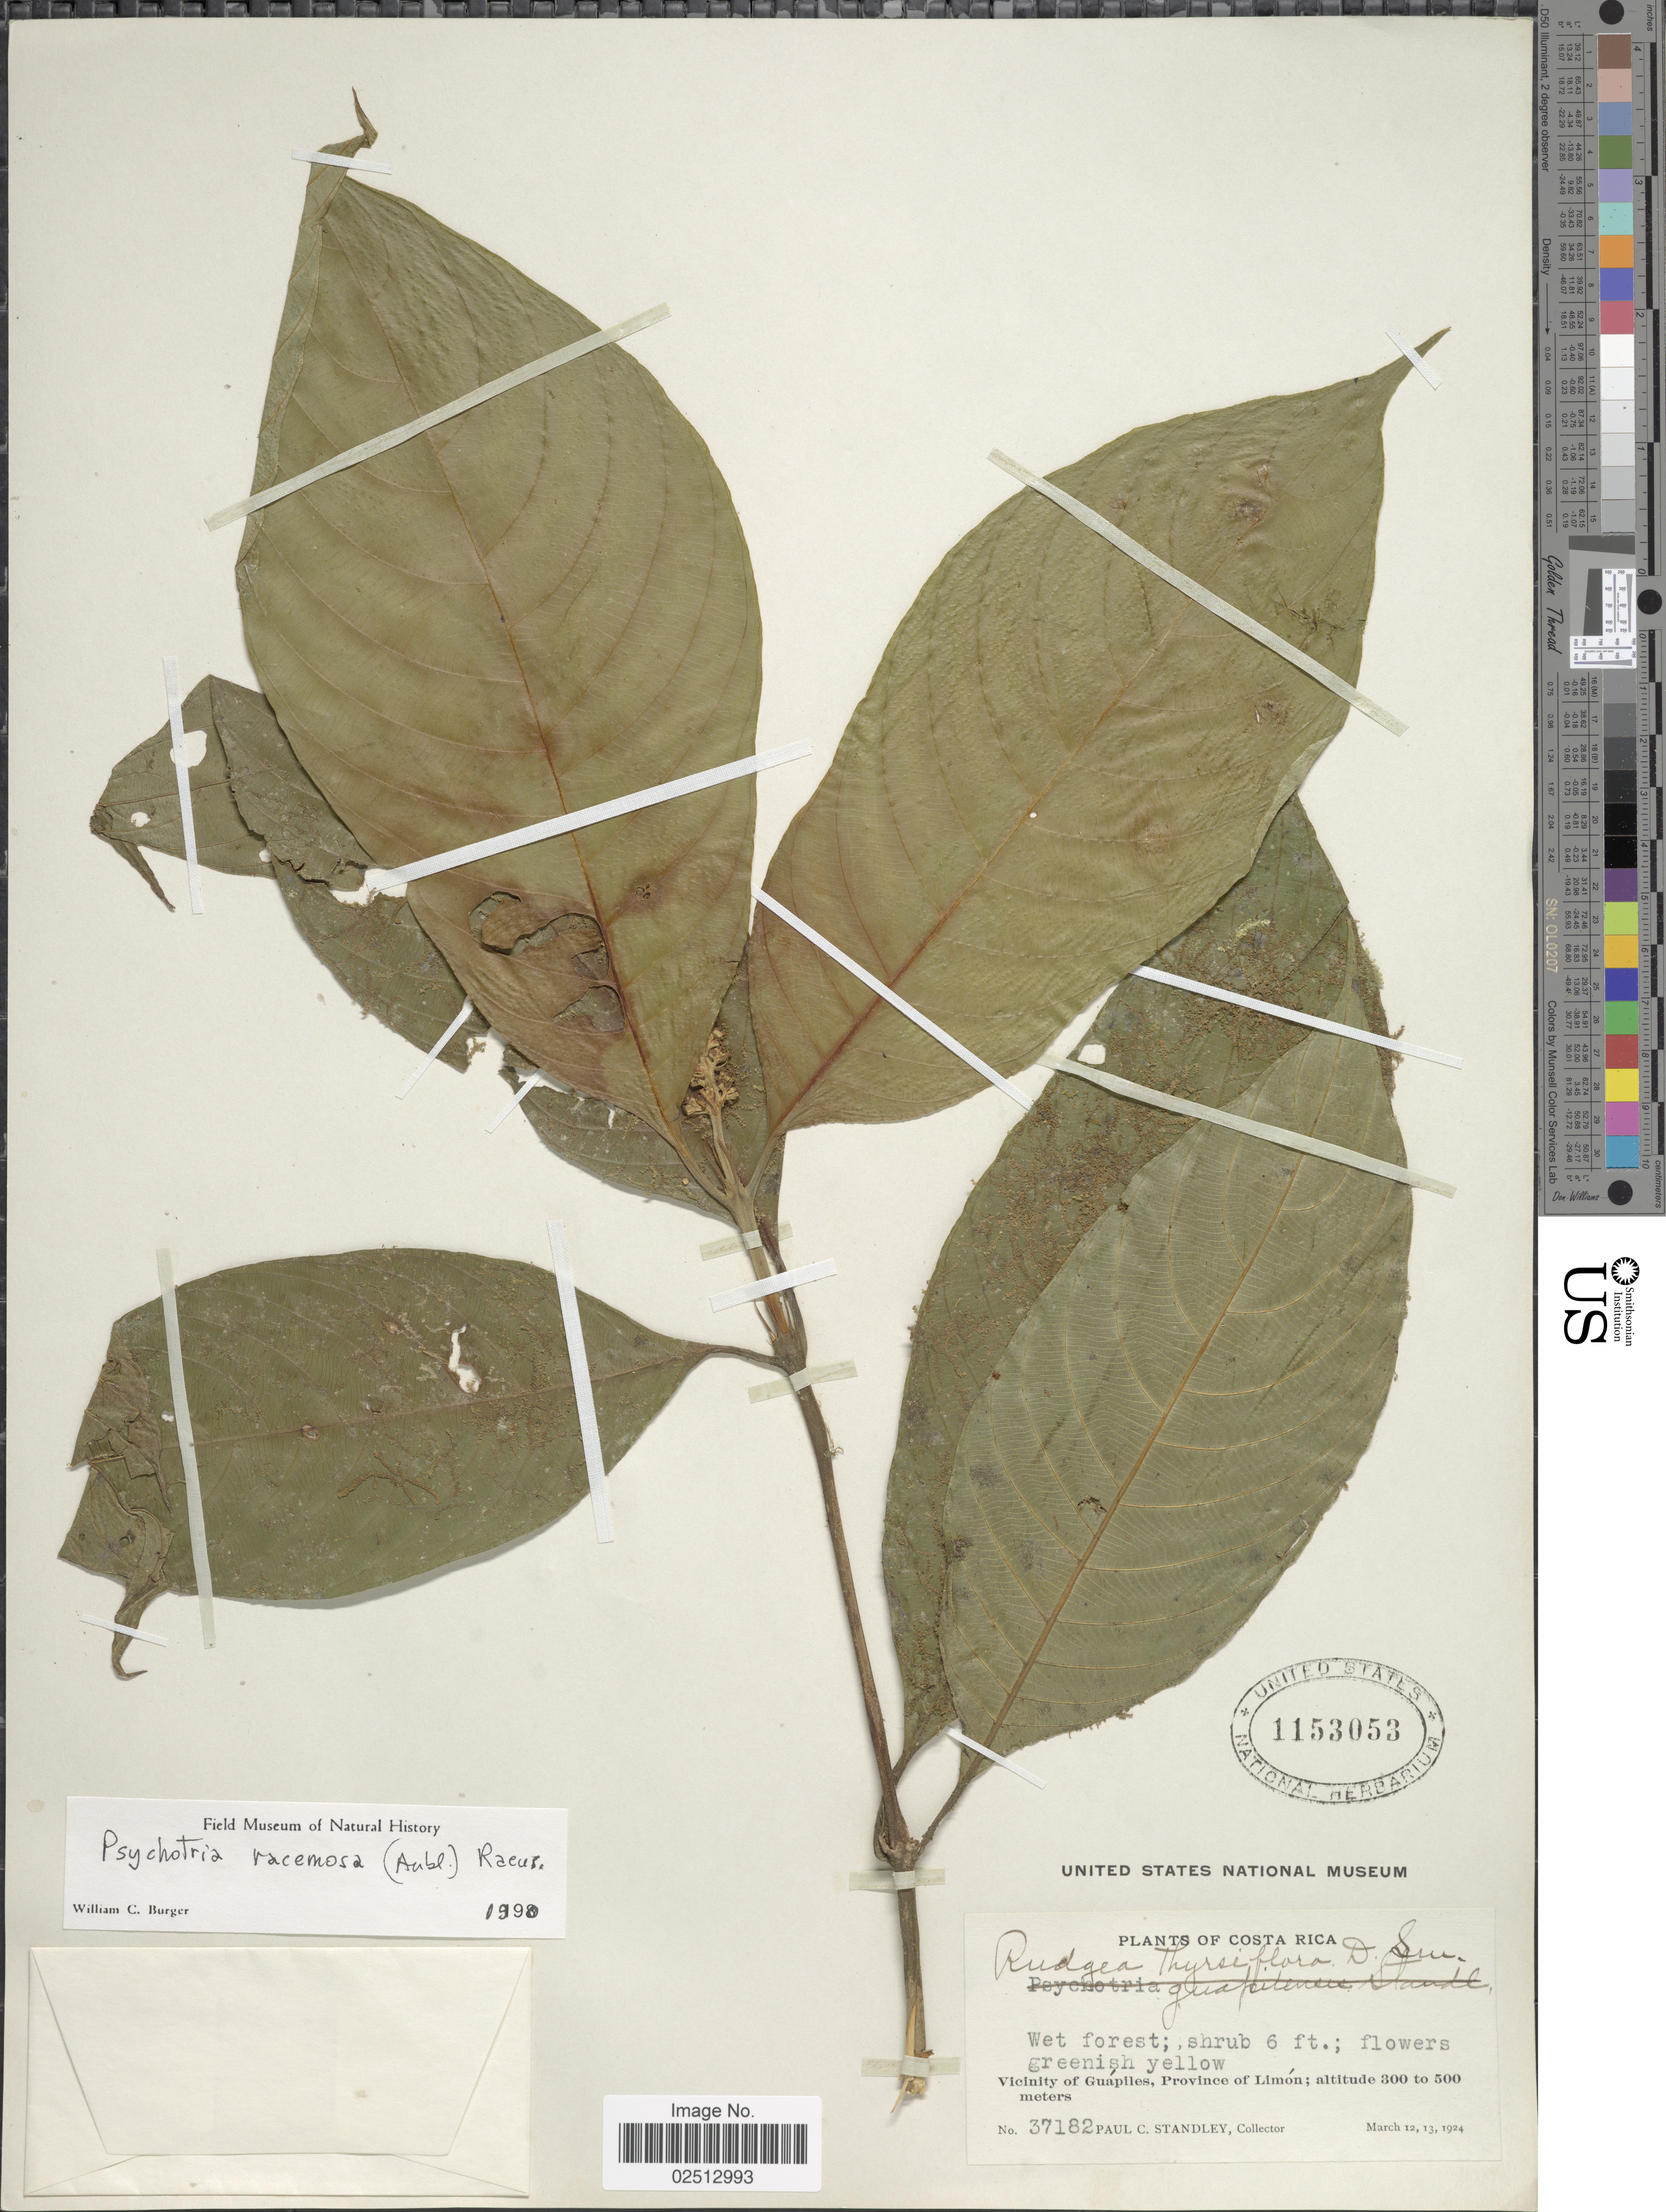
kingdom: Plantae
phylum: Tracheophyta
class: Magnoliopsida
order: Gentianales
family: Rubiaceae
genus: Psychotria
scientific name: Psychotria racemosa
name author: Rich.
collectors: P. C. Standley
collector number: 37182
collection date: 1924-03-12/1924-03-13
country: Costa Rica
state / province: Limón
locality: Vicinity of Guapiles, Province of Limon.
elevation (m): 300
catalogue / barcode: US 1153053